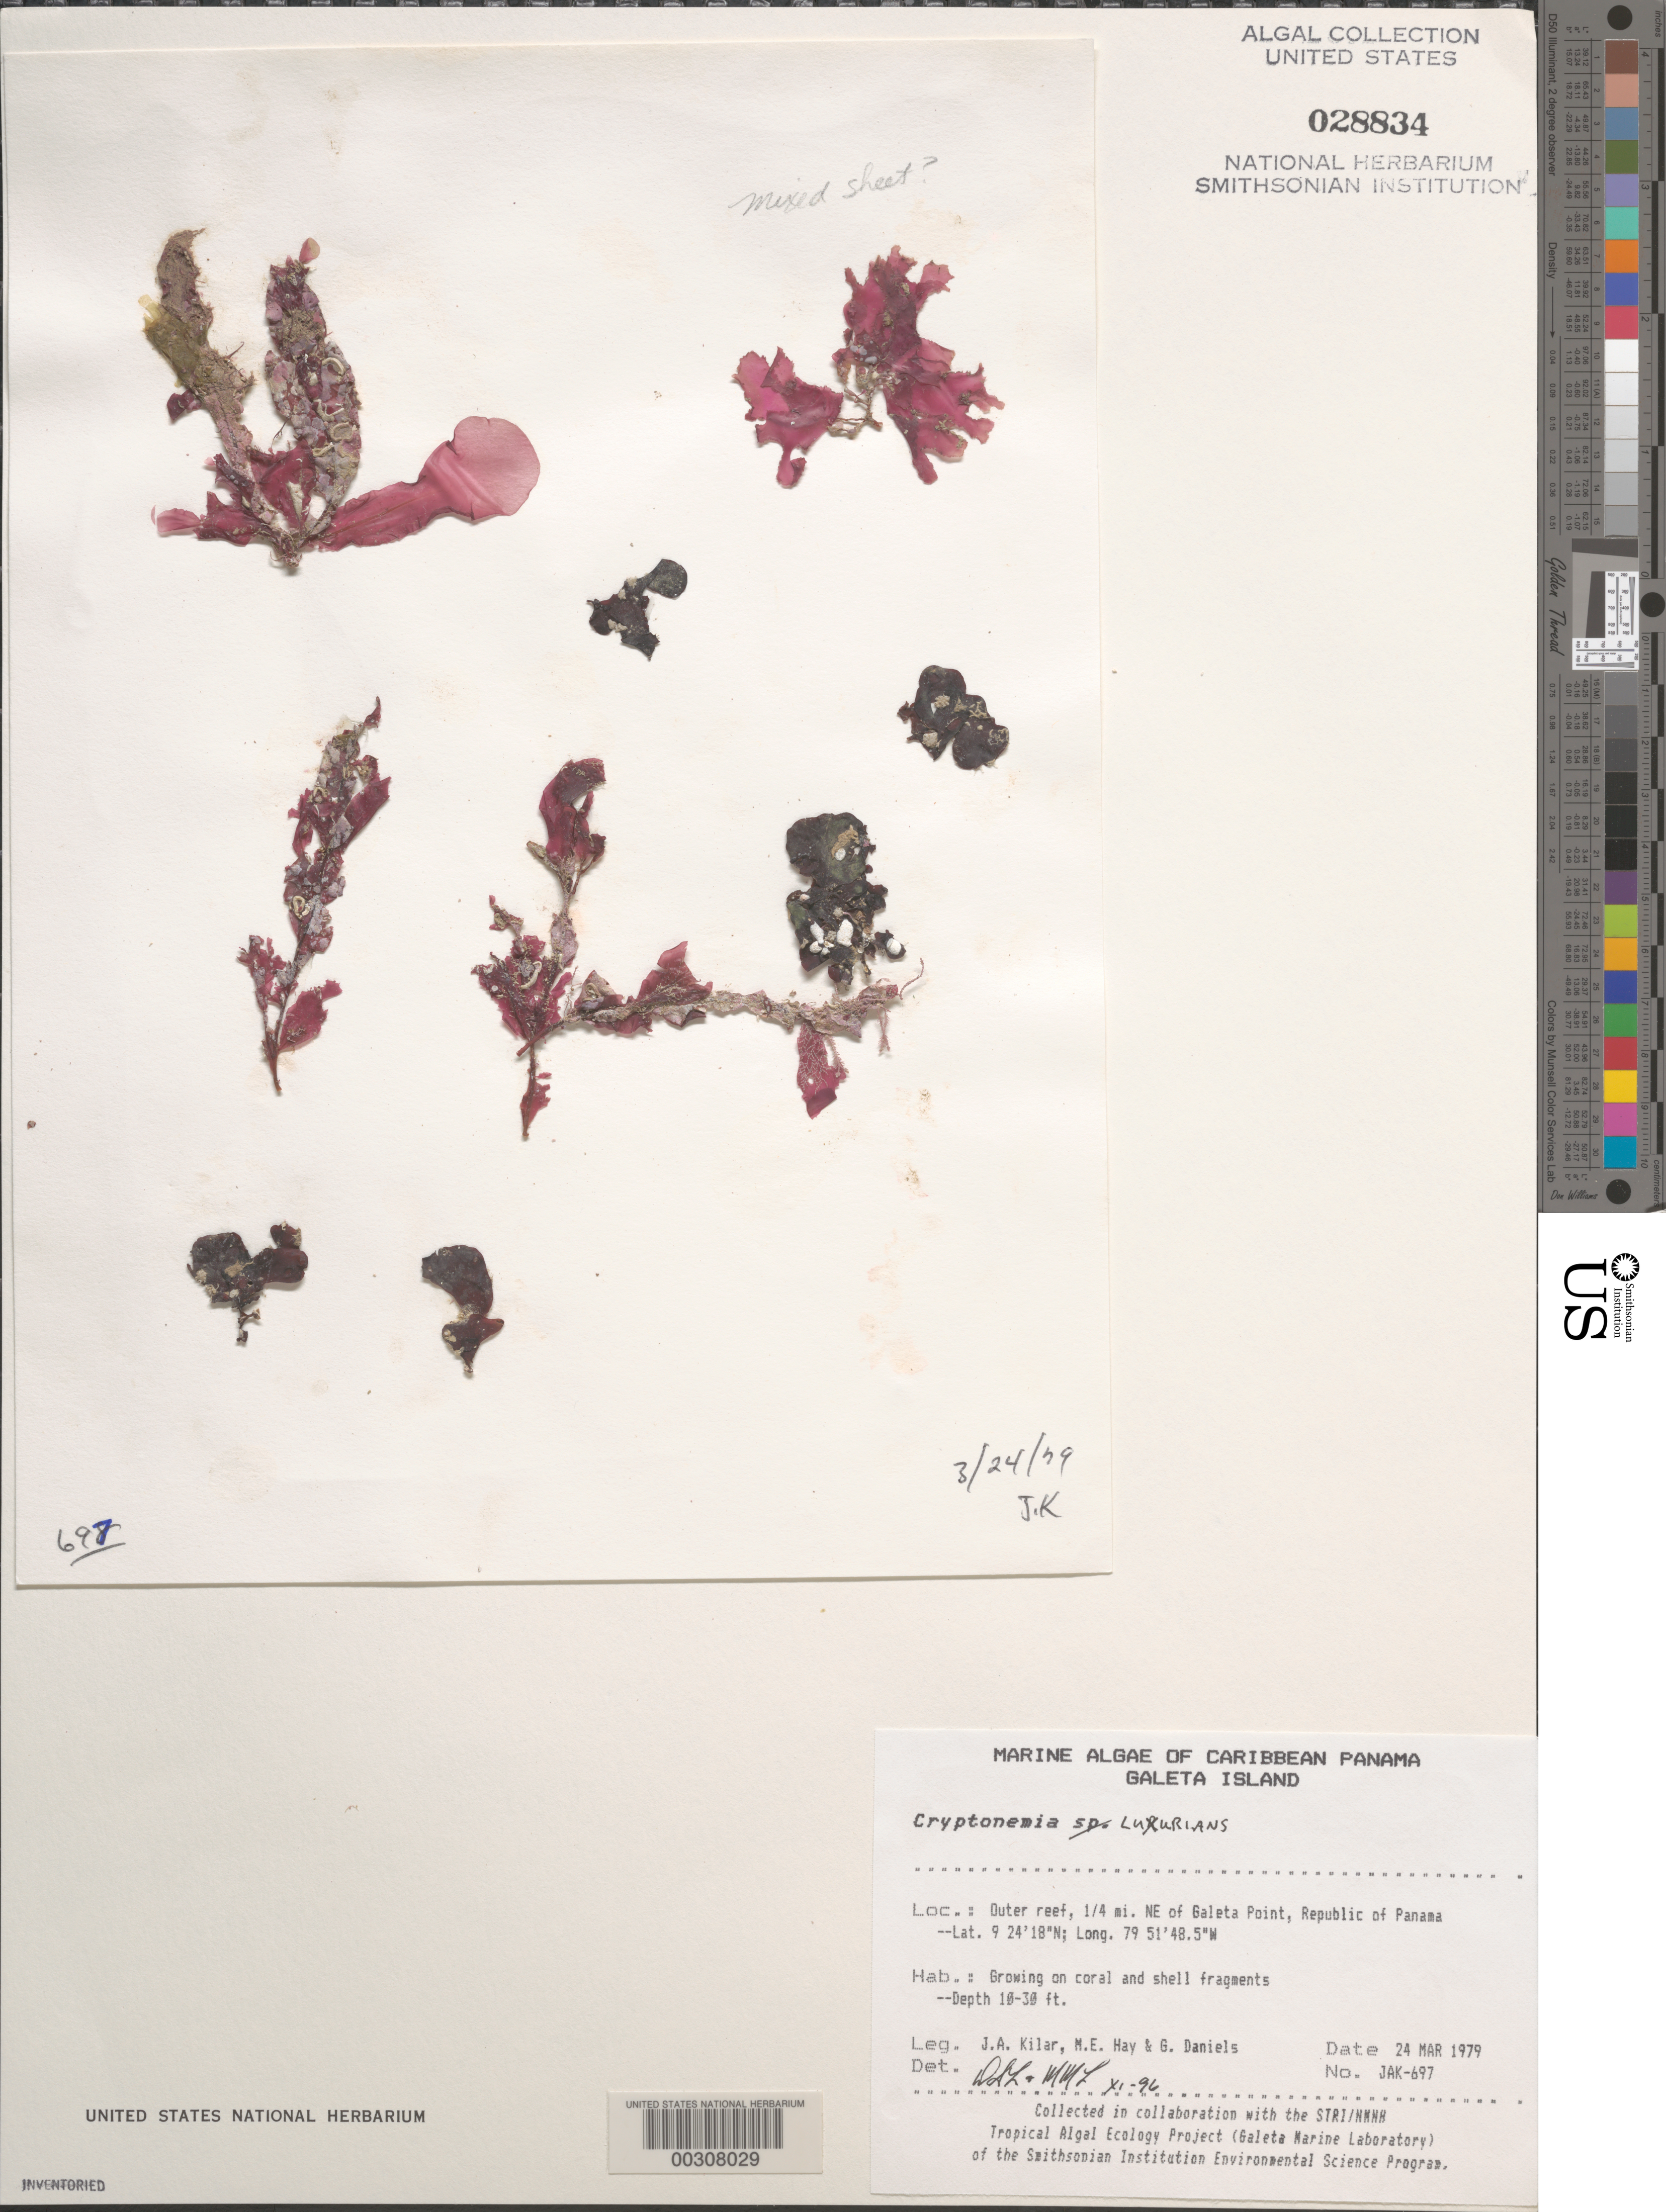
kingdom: Plantae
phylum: Rhodophyta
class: Florideophyceae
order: Halymeniales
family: Halymeniaceae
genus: Cryptonemia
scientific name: Cryptonemia seminervis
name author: (C. Agardh) J. Agardh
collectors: J. Kilar, M. E. Hay & G. Daniels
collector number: JAK-697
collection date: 1979-03-24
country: Panama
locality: Caribbean Panama. Galeta Island. Outer reef, ¼ mi. NE of Galeta Point, Republic of Panama.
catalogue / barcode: US 28834